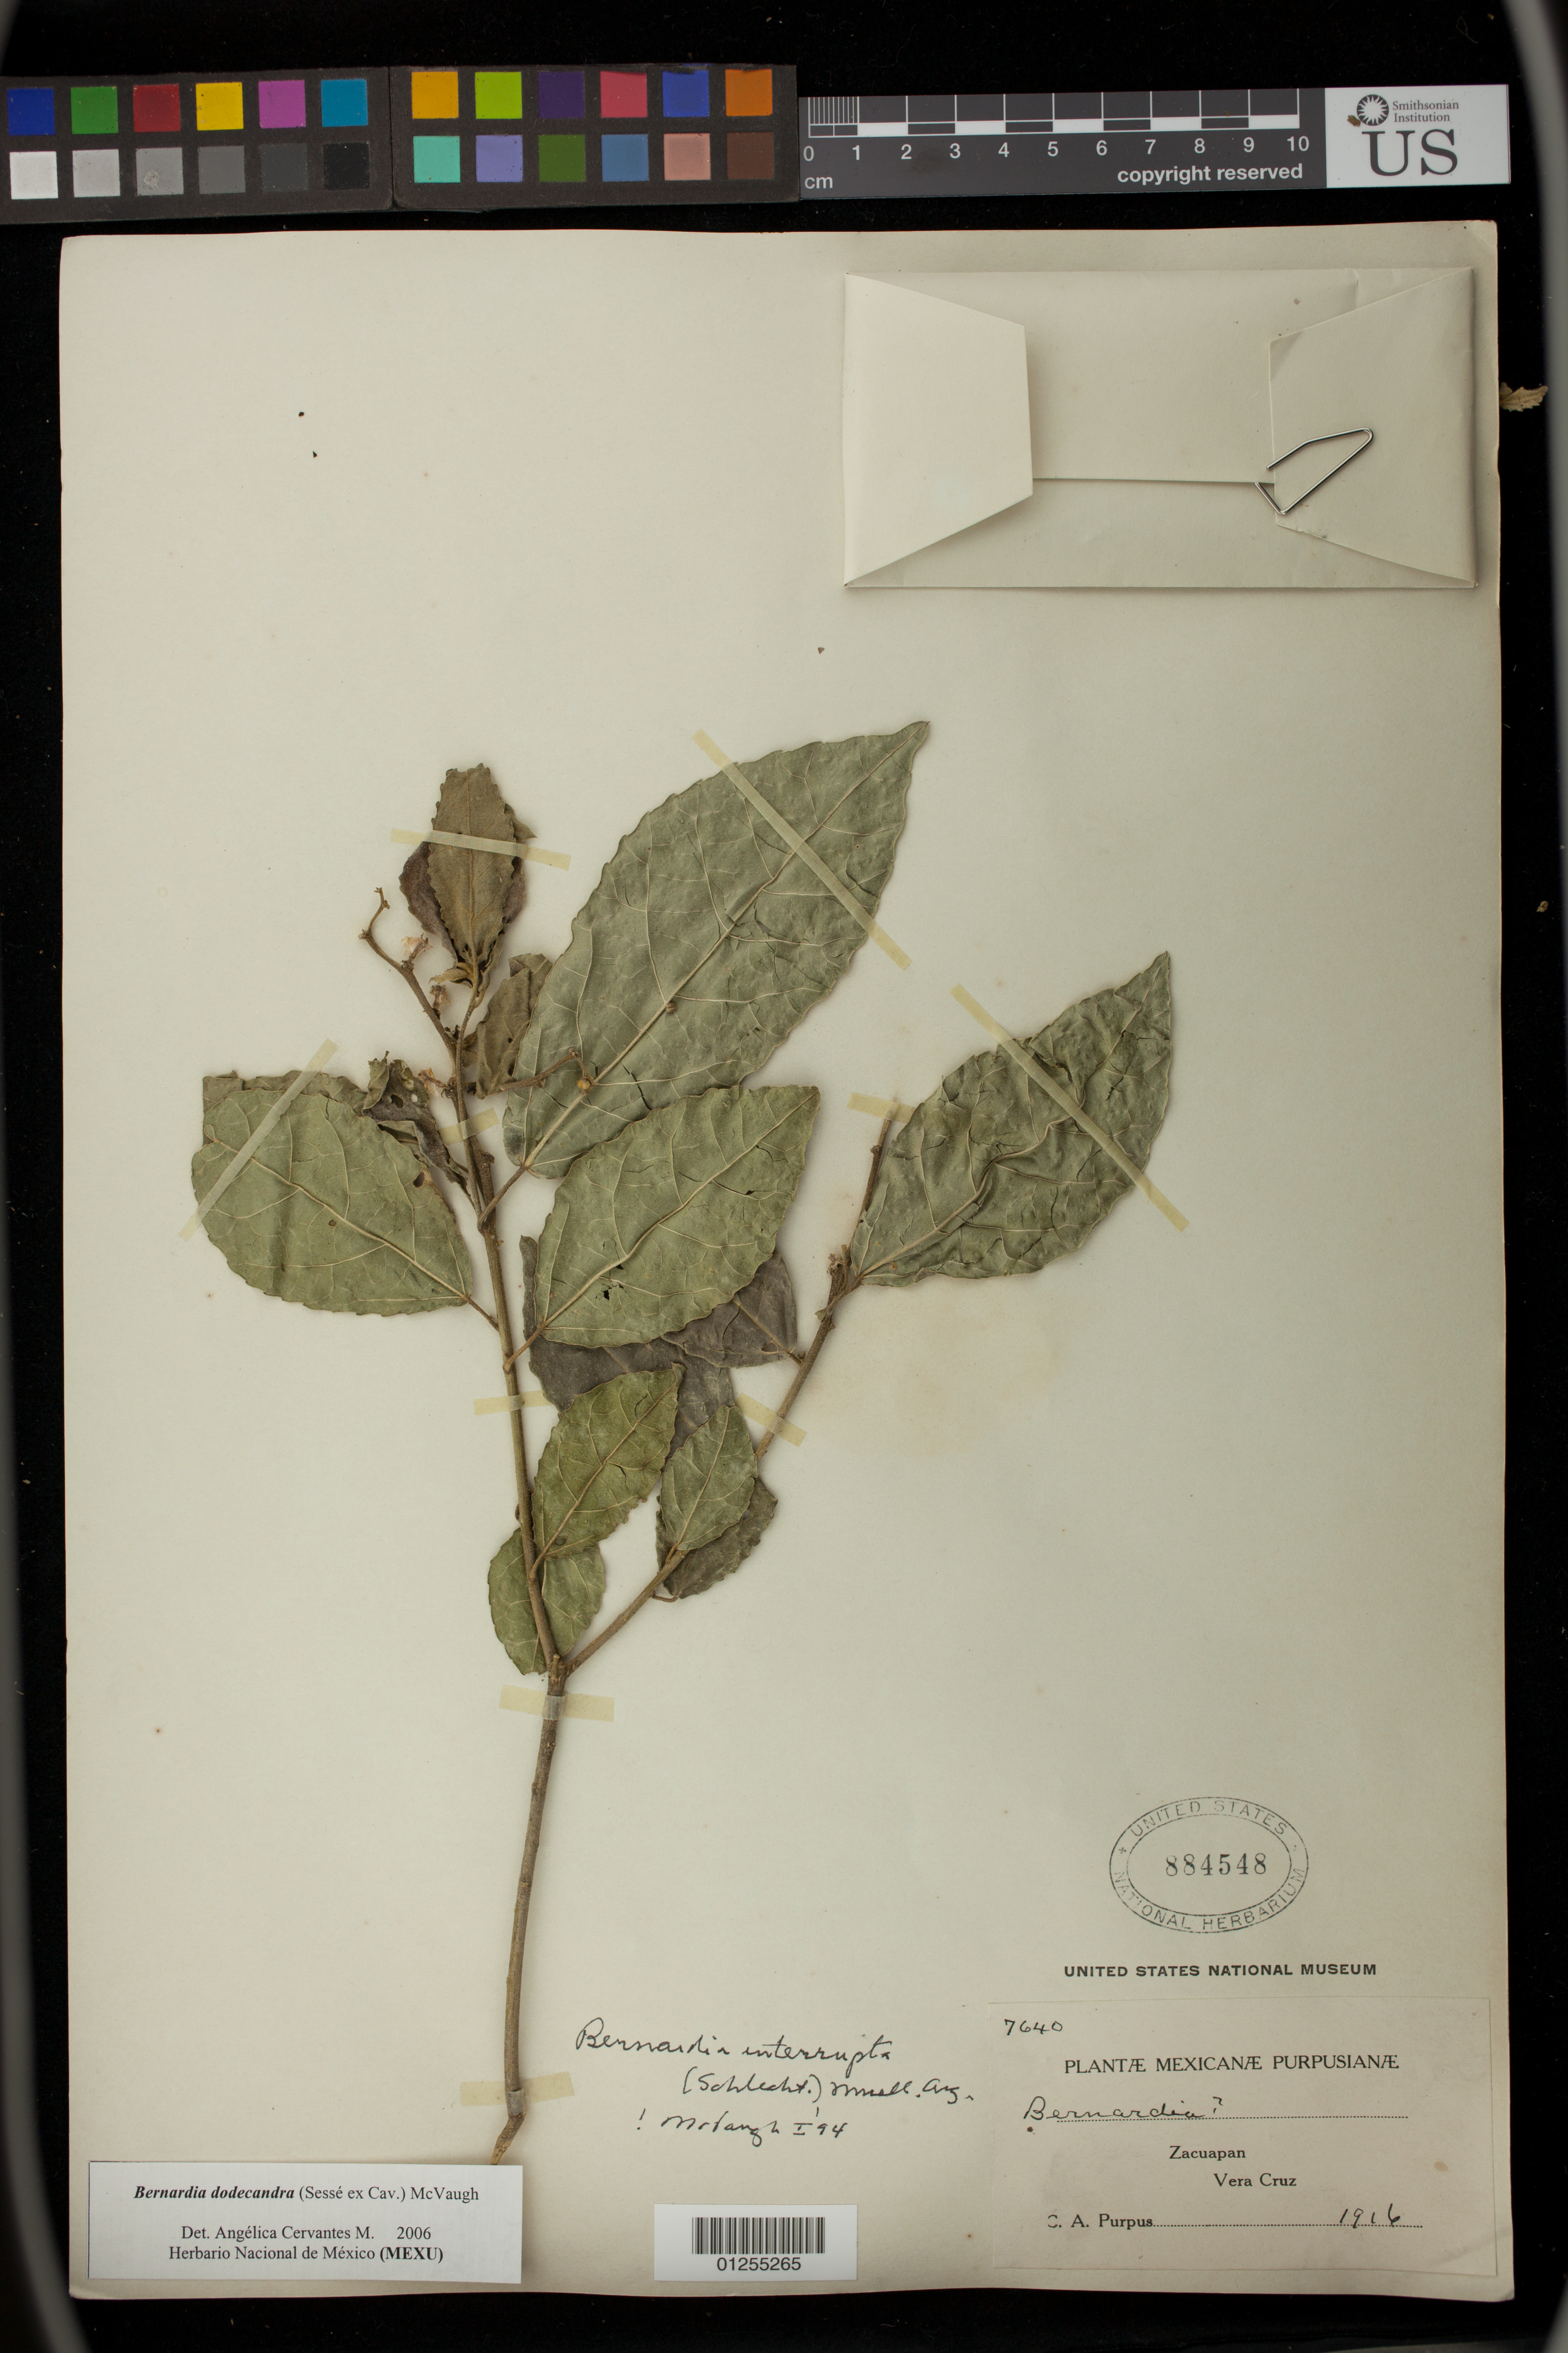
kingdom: Plantae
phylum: Tracheophyta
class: Magnoliopsida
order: Malpighiales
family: Euphorbiaceae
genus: Bernardia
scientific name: Bernardia dodecandra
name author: McVaugh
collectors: C. Purpas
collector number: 7640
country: Mexico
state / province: Veracruz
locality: Zacuapan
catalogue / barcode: US 884548